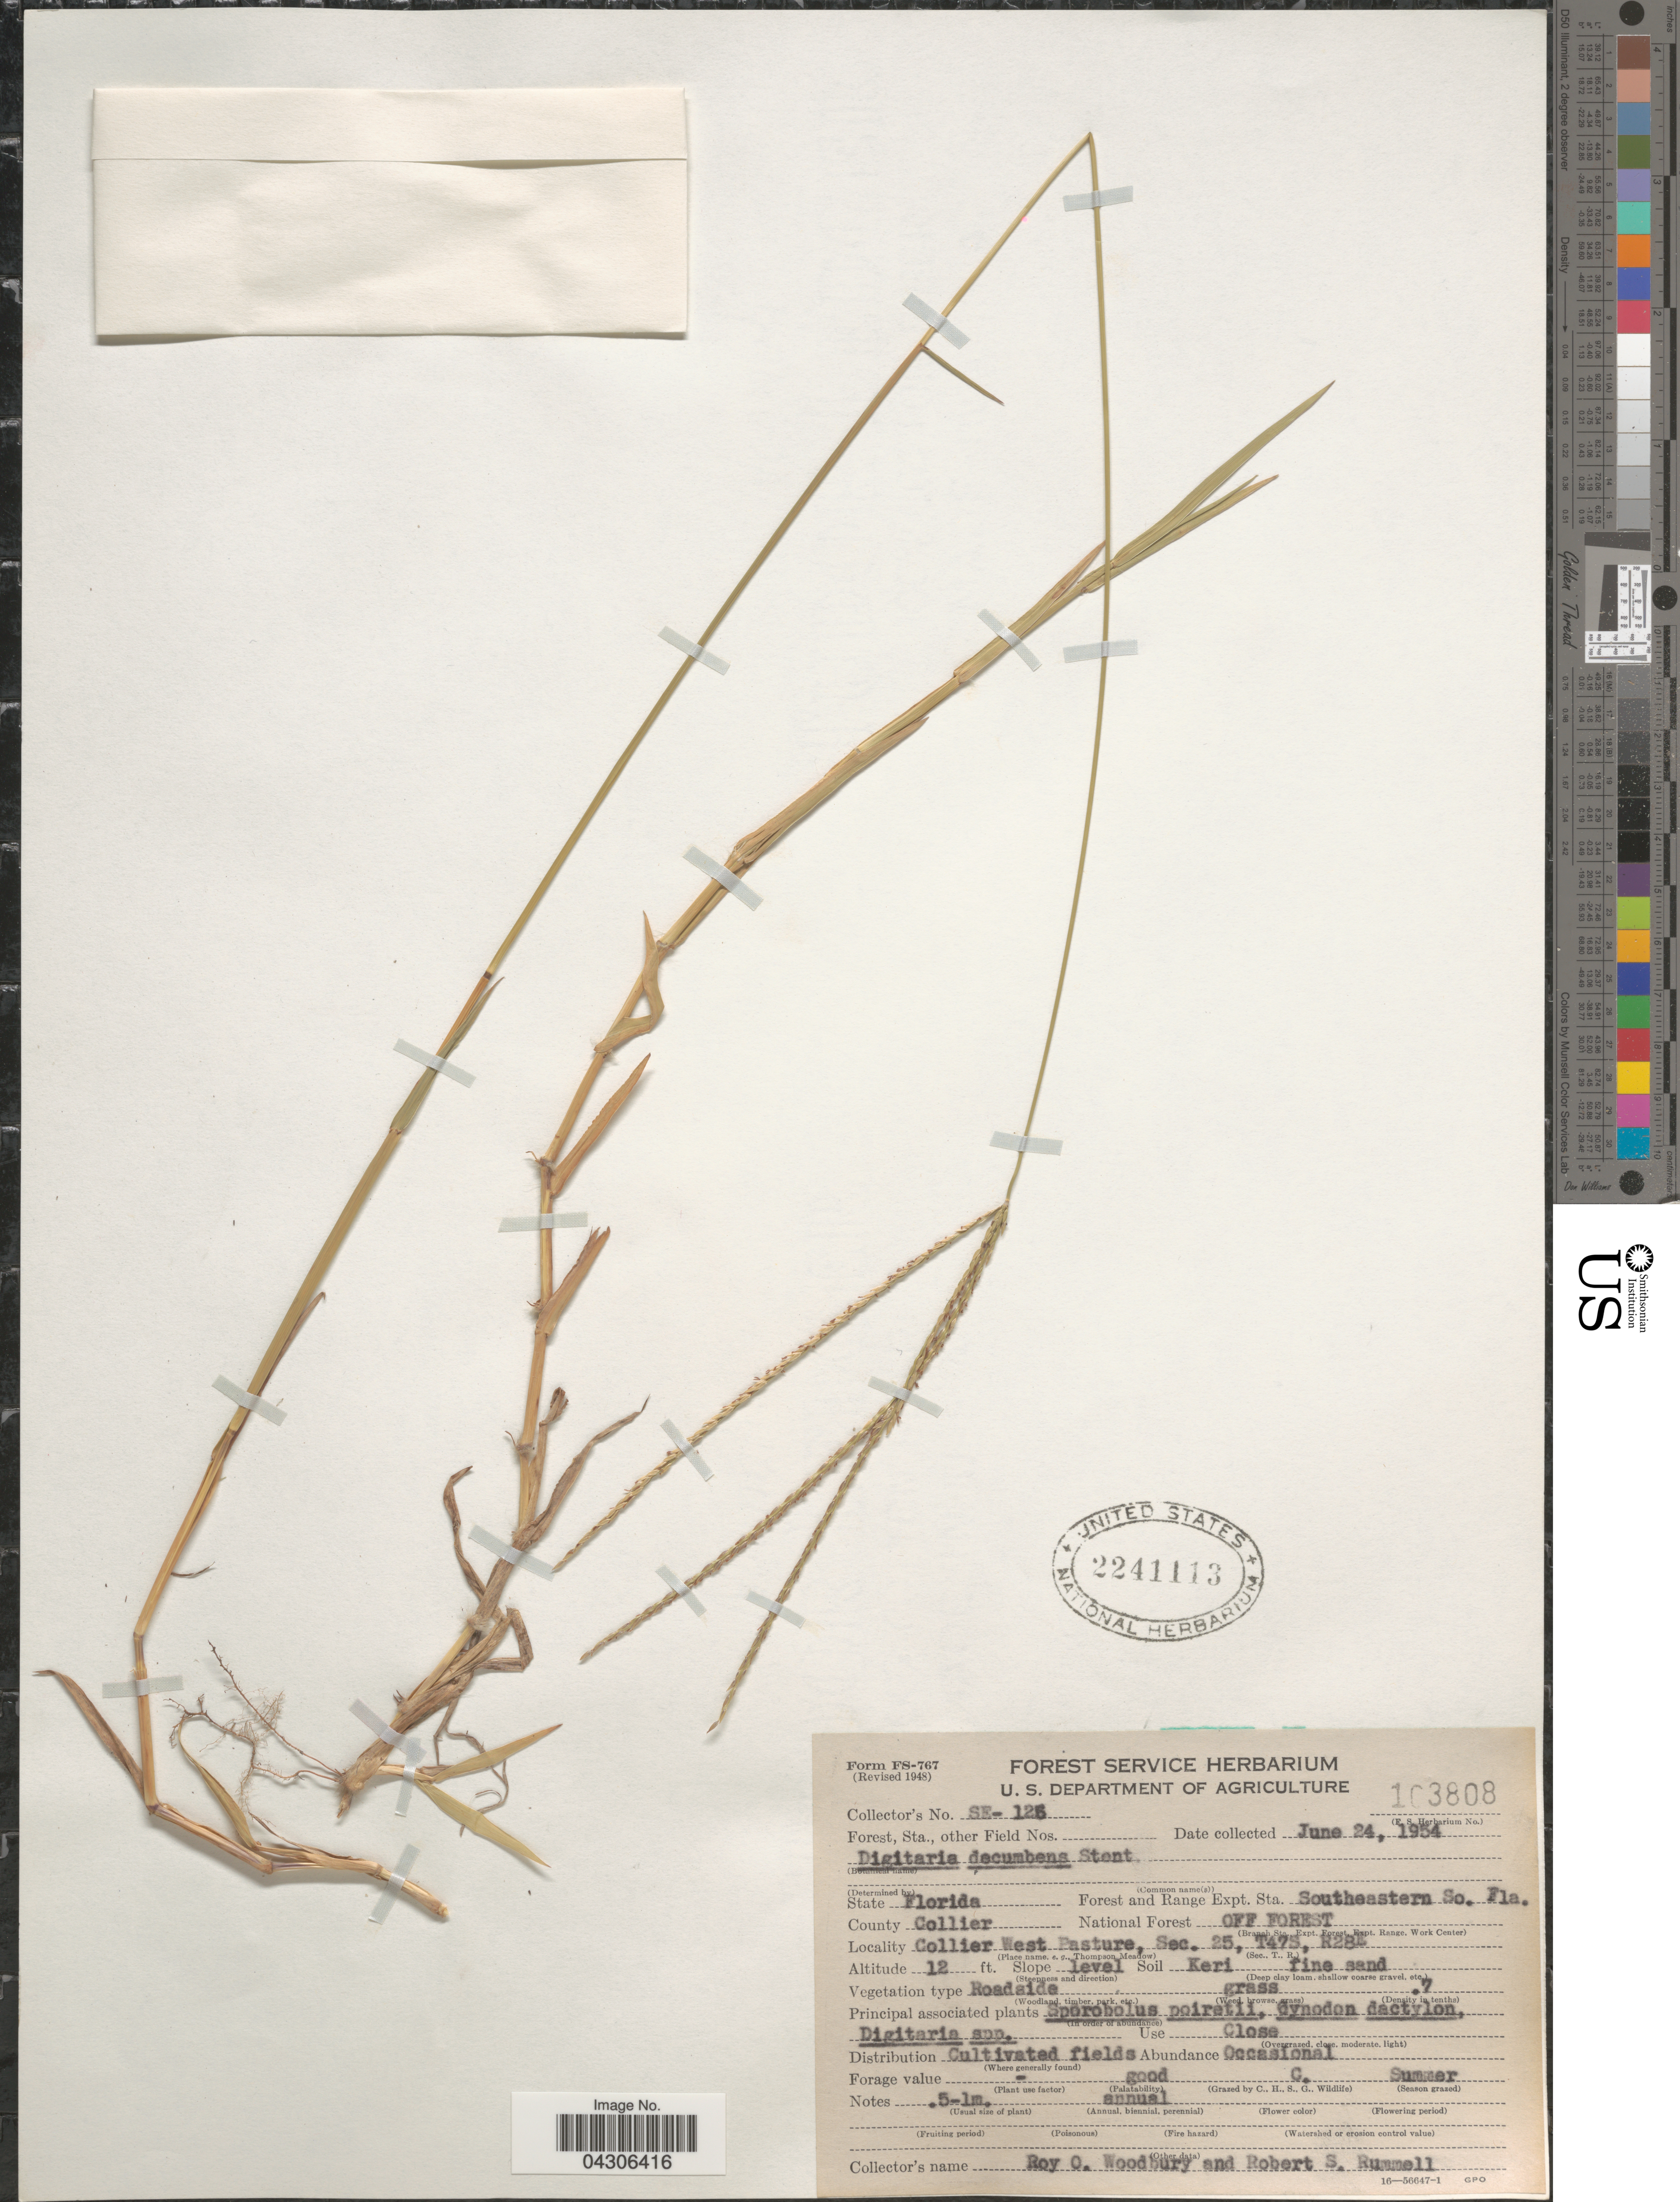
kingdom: Plantae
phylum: Tracheophyta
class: Liliopsida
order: Poales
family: Poaceae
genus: Digitaria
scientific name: Digitaria decumbens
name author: Stent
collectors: R. Woodbury & R. Rummell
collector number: SE-156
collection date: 1954-06-24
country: United States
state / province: Florida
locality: Forest and Range Expt. Sta. Southeastern So. County Collier. National Forest Off Forest. Collier West Pasture, Sec. 25, T47S, R28E.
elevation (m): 4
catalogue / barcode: US 2241113